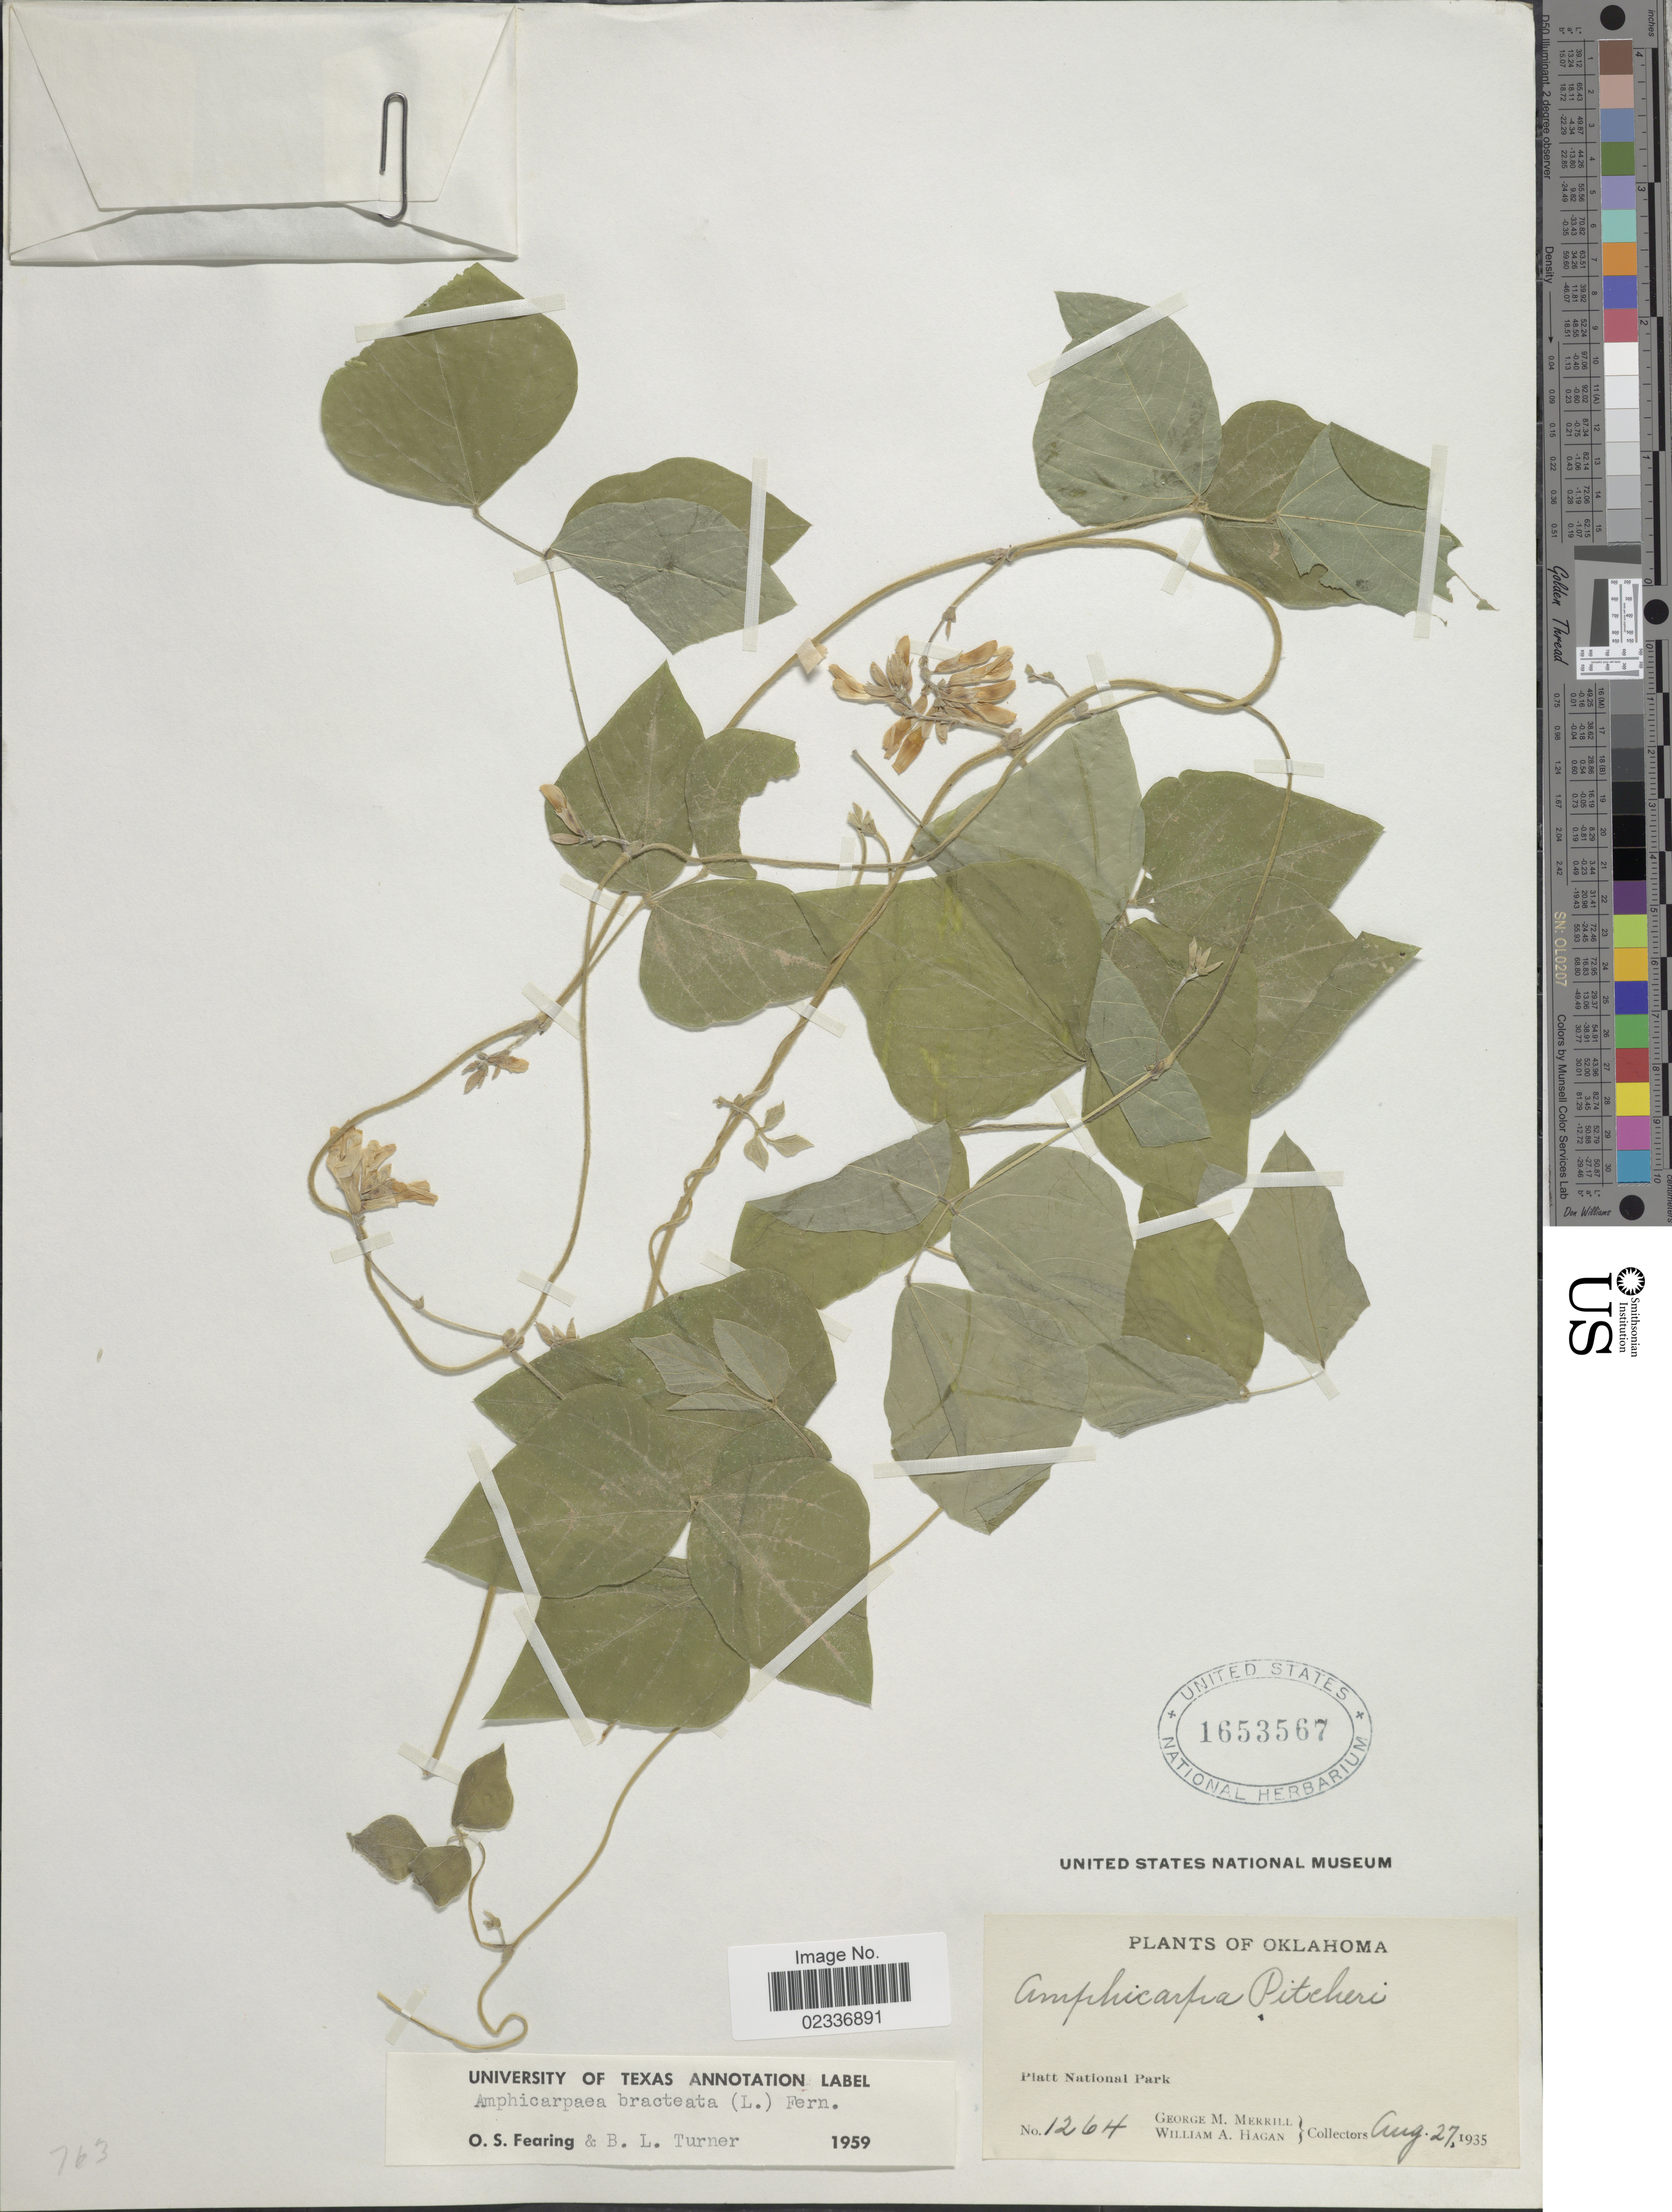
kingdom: Plantae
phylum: Tracheophyta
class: Magnoliopsida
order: Fabales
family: Fabaceae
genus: Amphicarpaea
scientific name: Amphicarpaea bracteata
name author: (L.) Fernald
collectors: G. M. Merrill & W. Hagan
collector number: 1264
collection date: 1935-08-27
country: United States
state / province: Oklahoma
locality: Platt National Park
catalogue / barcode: US 1653567